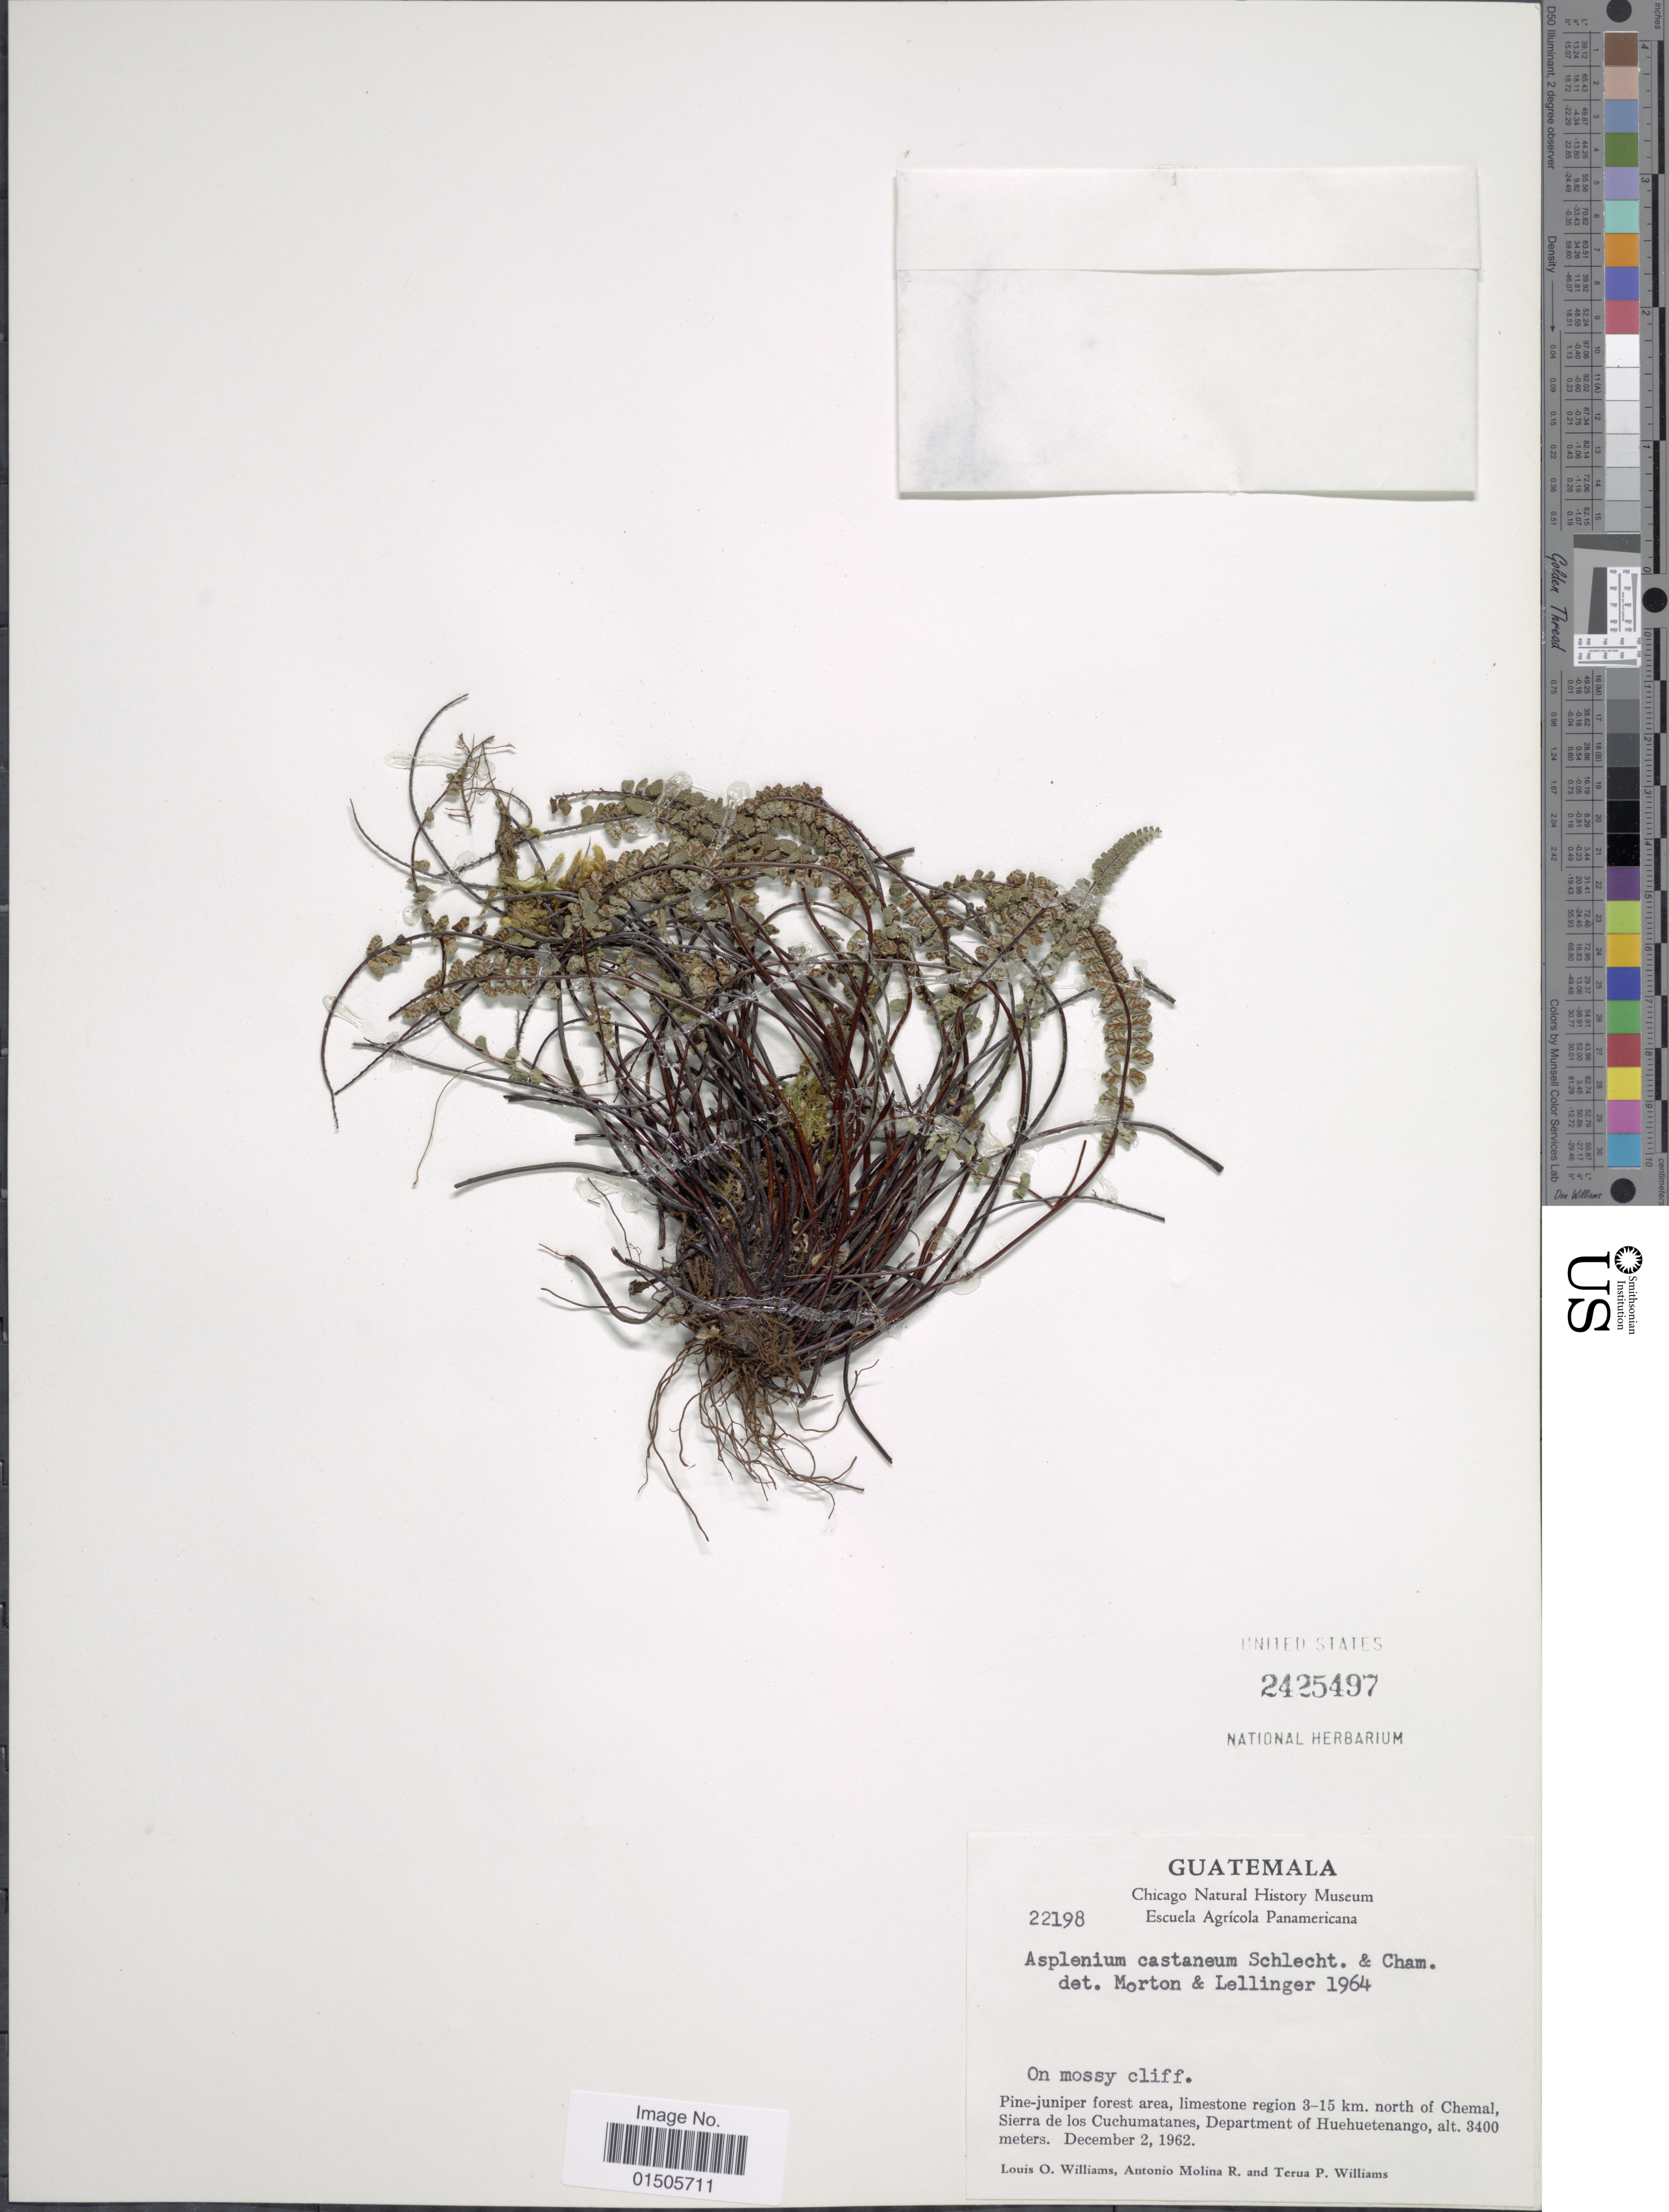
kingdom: Plantae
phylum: Tracheophyta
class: Polypodiopsida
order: Polypodiales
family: Aspleniaceae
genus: Asplenium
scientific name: Asplenium castaneum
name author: Schltdl. & Cham.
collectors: L. O. Williams, A. Molina R. & T. P. Williams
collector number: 22198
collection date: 1962-12-02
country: Guatemala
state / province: Huehuetenango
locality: Pine juniper forest area, limestone region 3-15 km. north of Chemal. Sierra de los Cuchumatanes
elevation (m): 3400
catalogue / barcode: US 2425497